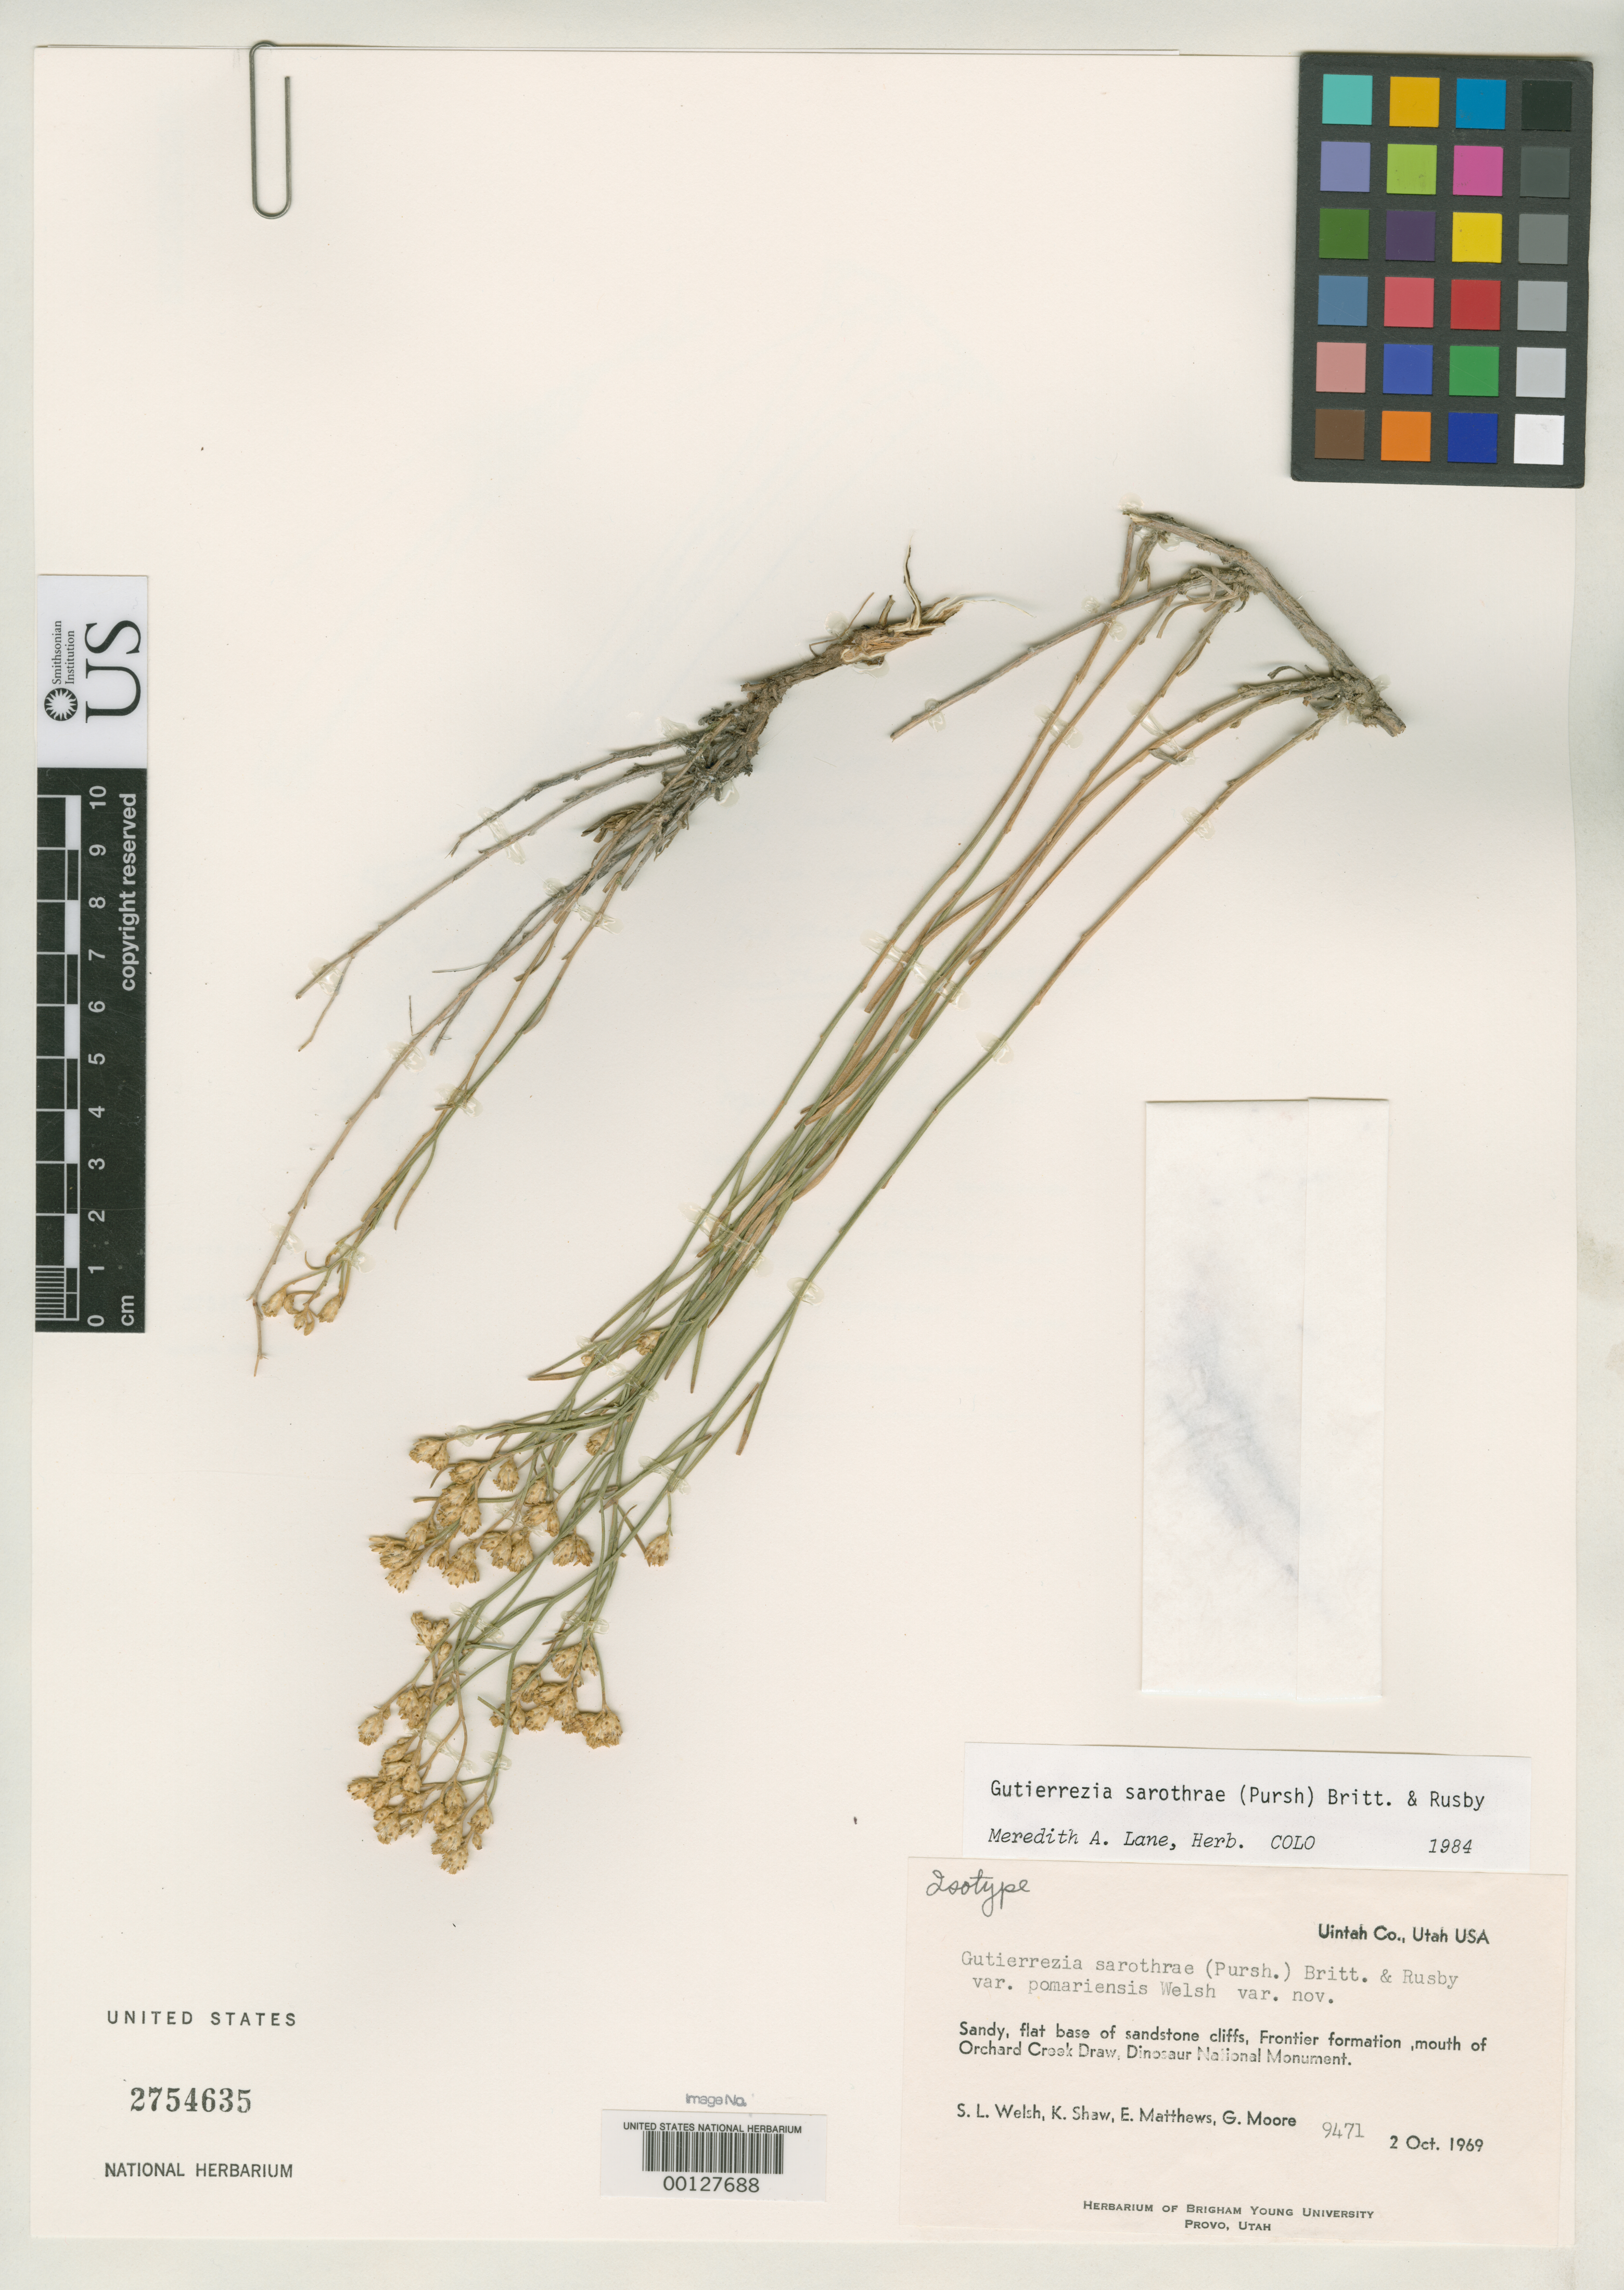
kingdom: Plantae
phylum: Tracheophyta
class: Magnoliopsida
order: Asterales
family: Asteraceae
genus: Gutierrezia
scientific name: Gutierrezia sarothrae var. pomariensis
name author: S.L. Welsh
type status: Isotype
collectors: S. Welsh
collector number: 9471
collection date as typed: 02 Oct 1969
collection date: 1969-10-02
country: United States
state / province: Utah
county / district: Uintah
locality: Orchard Creek draw, Dinosaur National Monument.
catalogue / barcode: US 2754635